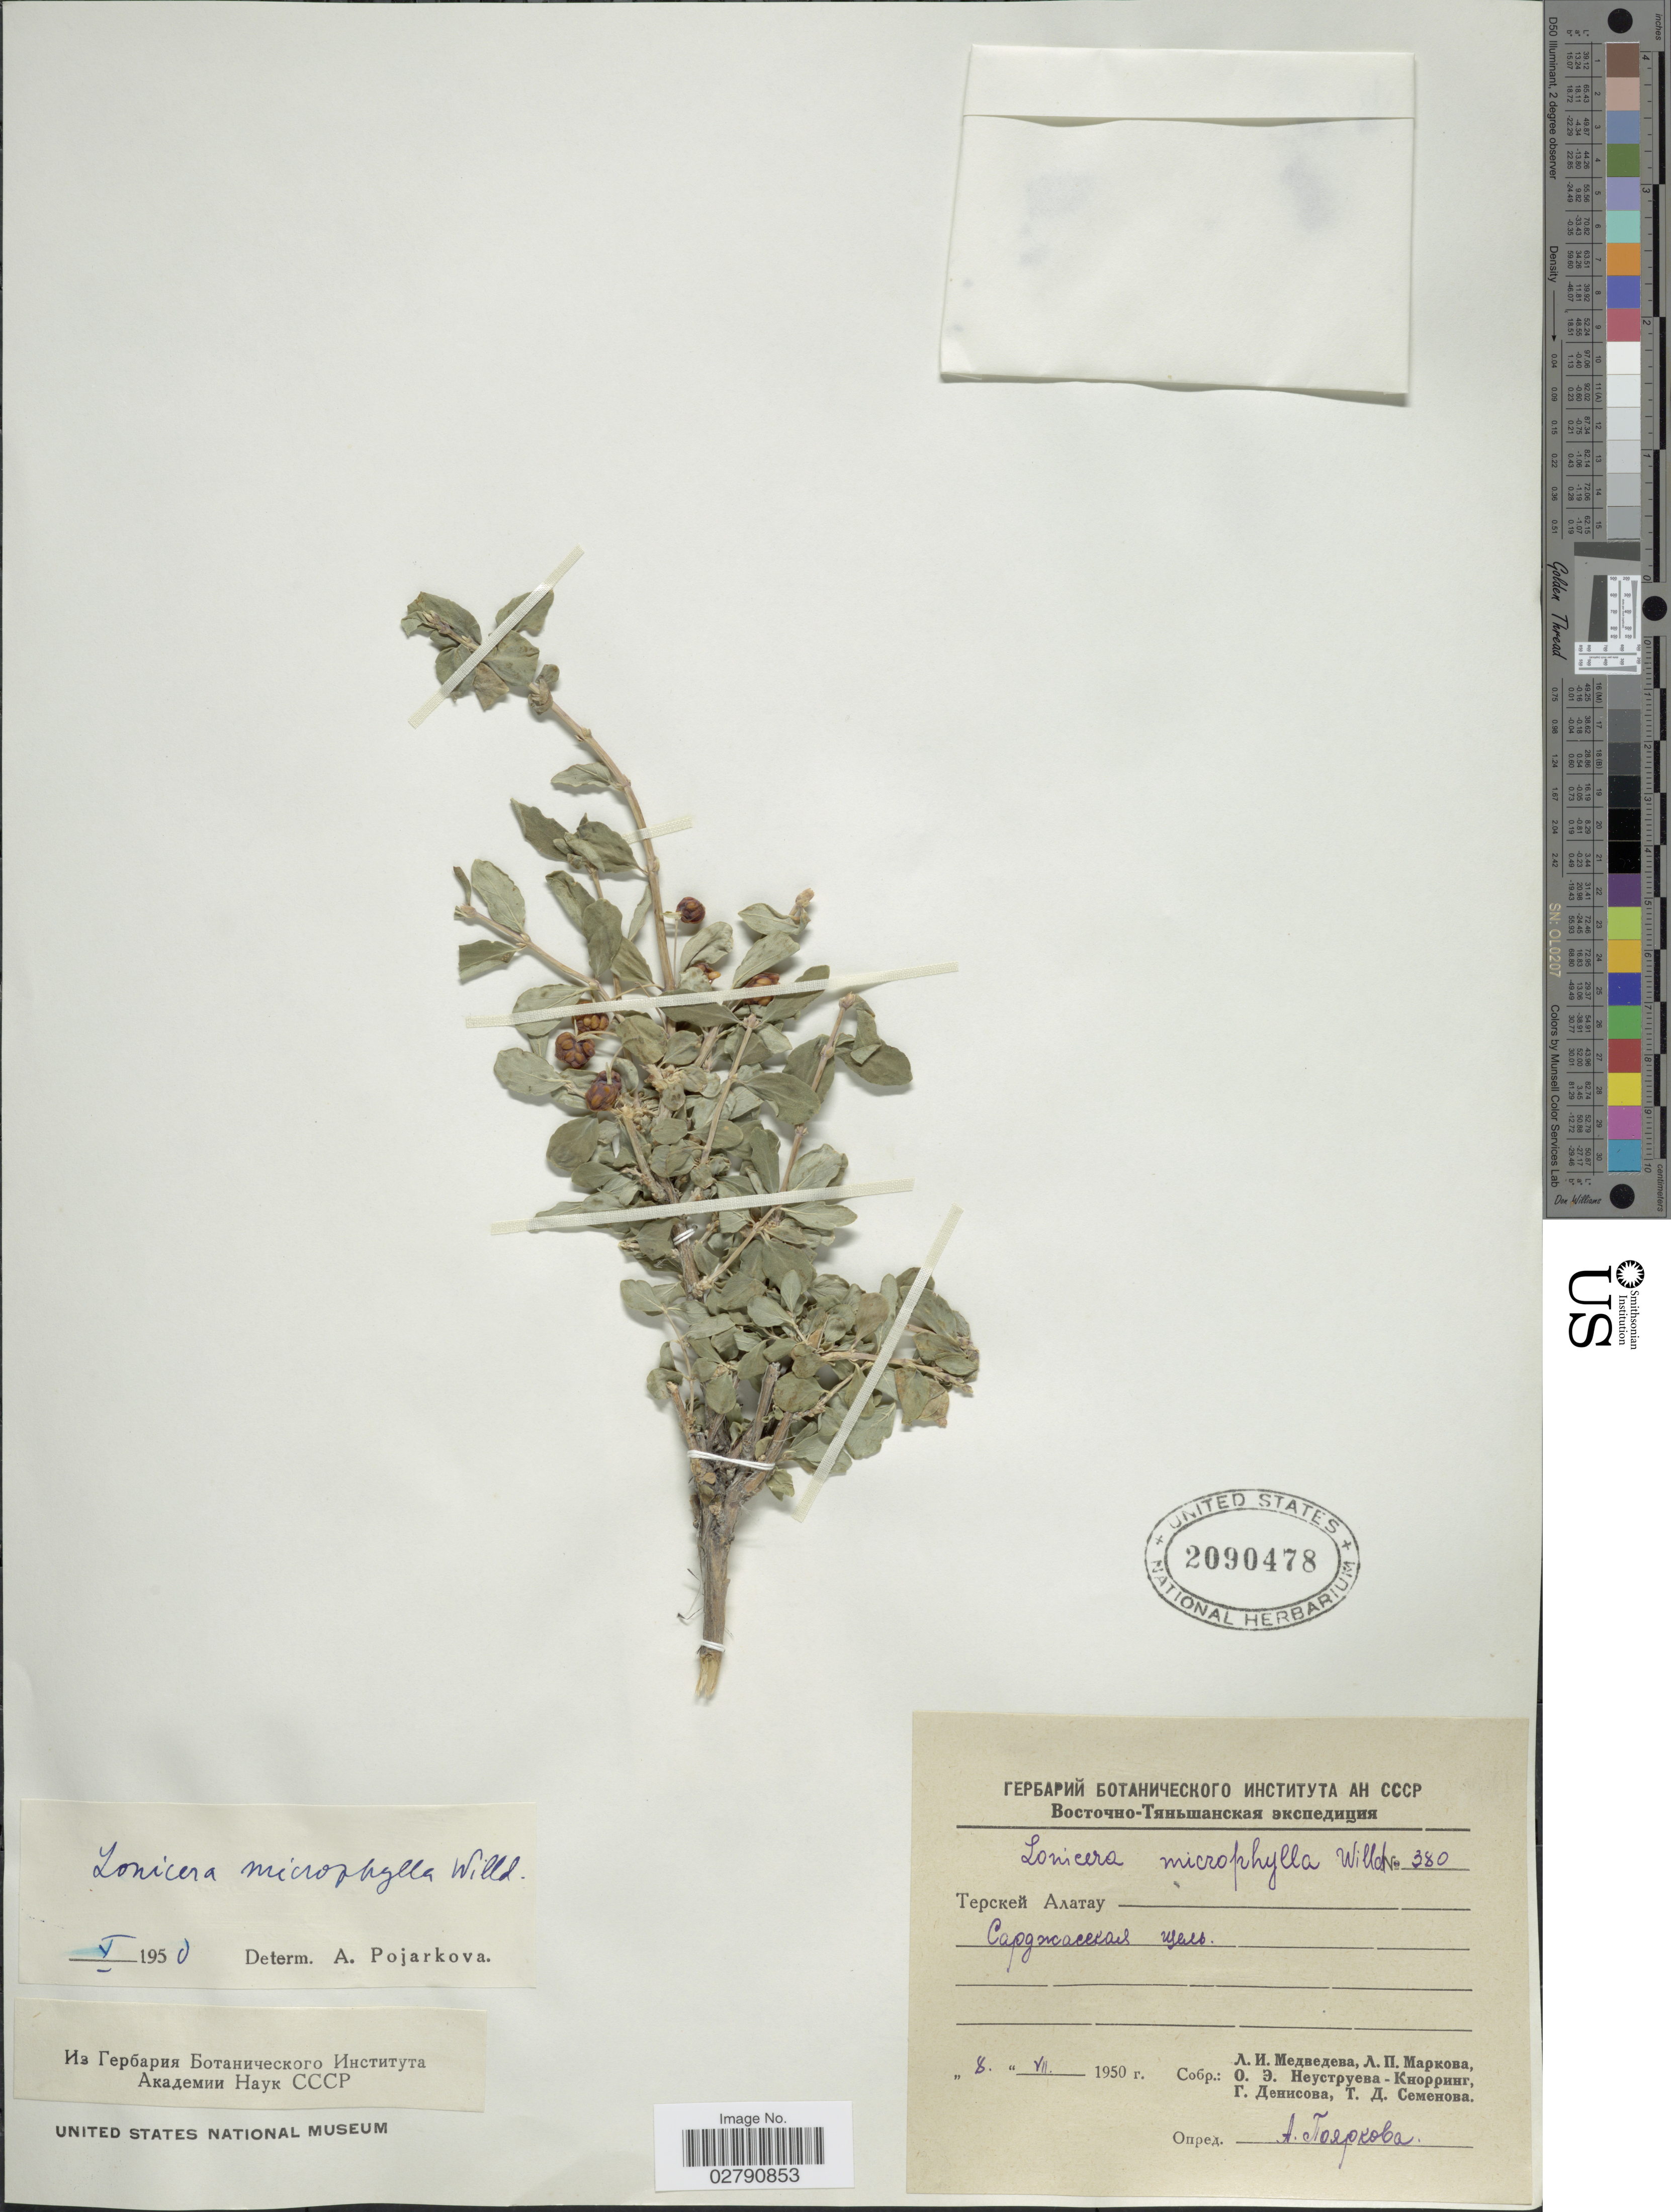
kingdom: Plantae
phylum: Tracheophyta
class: Magnoliopsida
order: Dipsacales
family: Caprifoliaceae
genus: Lonicera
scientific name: Lonicera microphylla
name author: Willd. ex Schult.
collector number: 380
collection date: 1950-07-08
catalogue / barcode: US 2090478